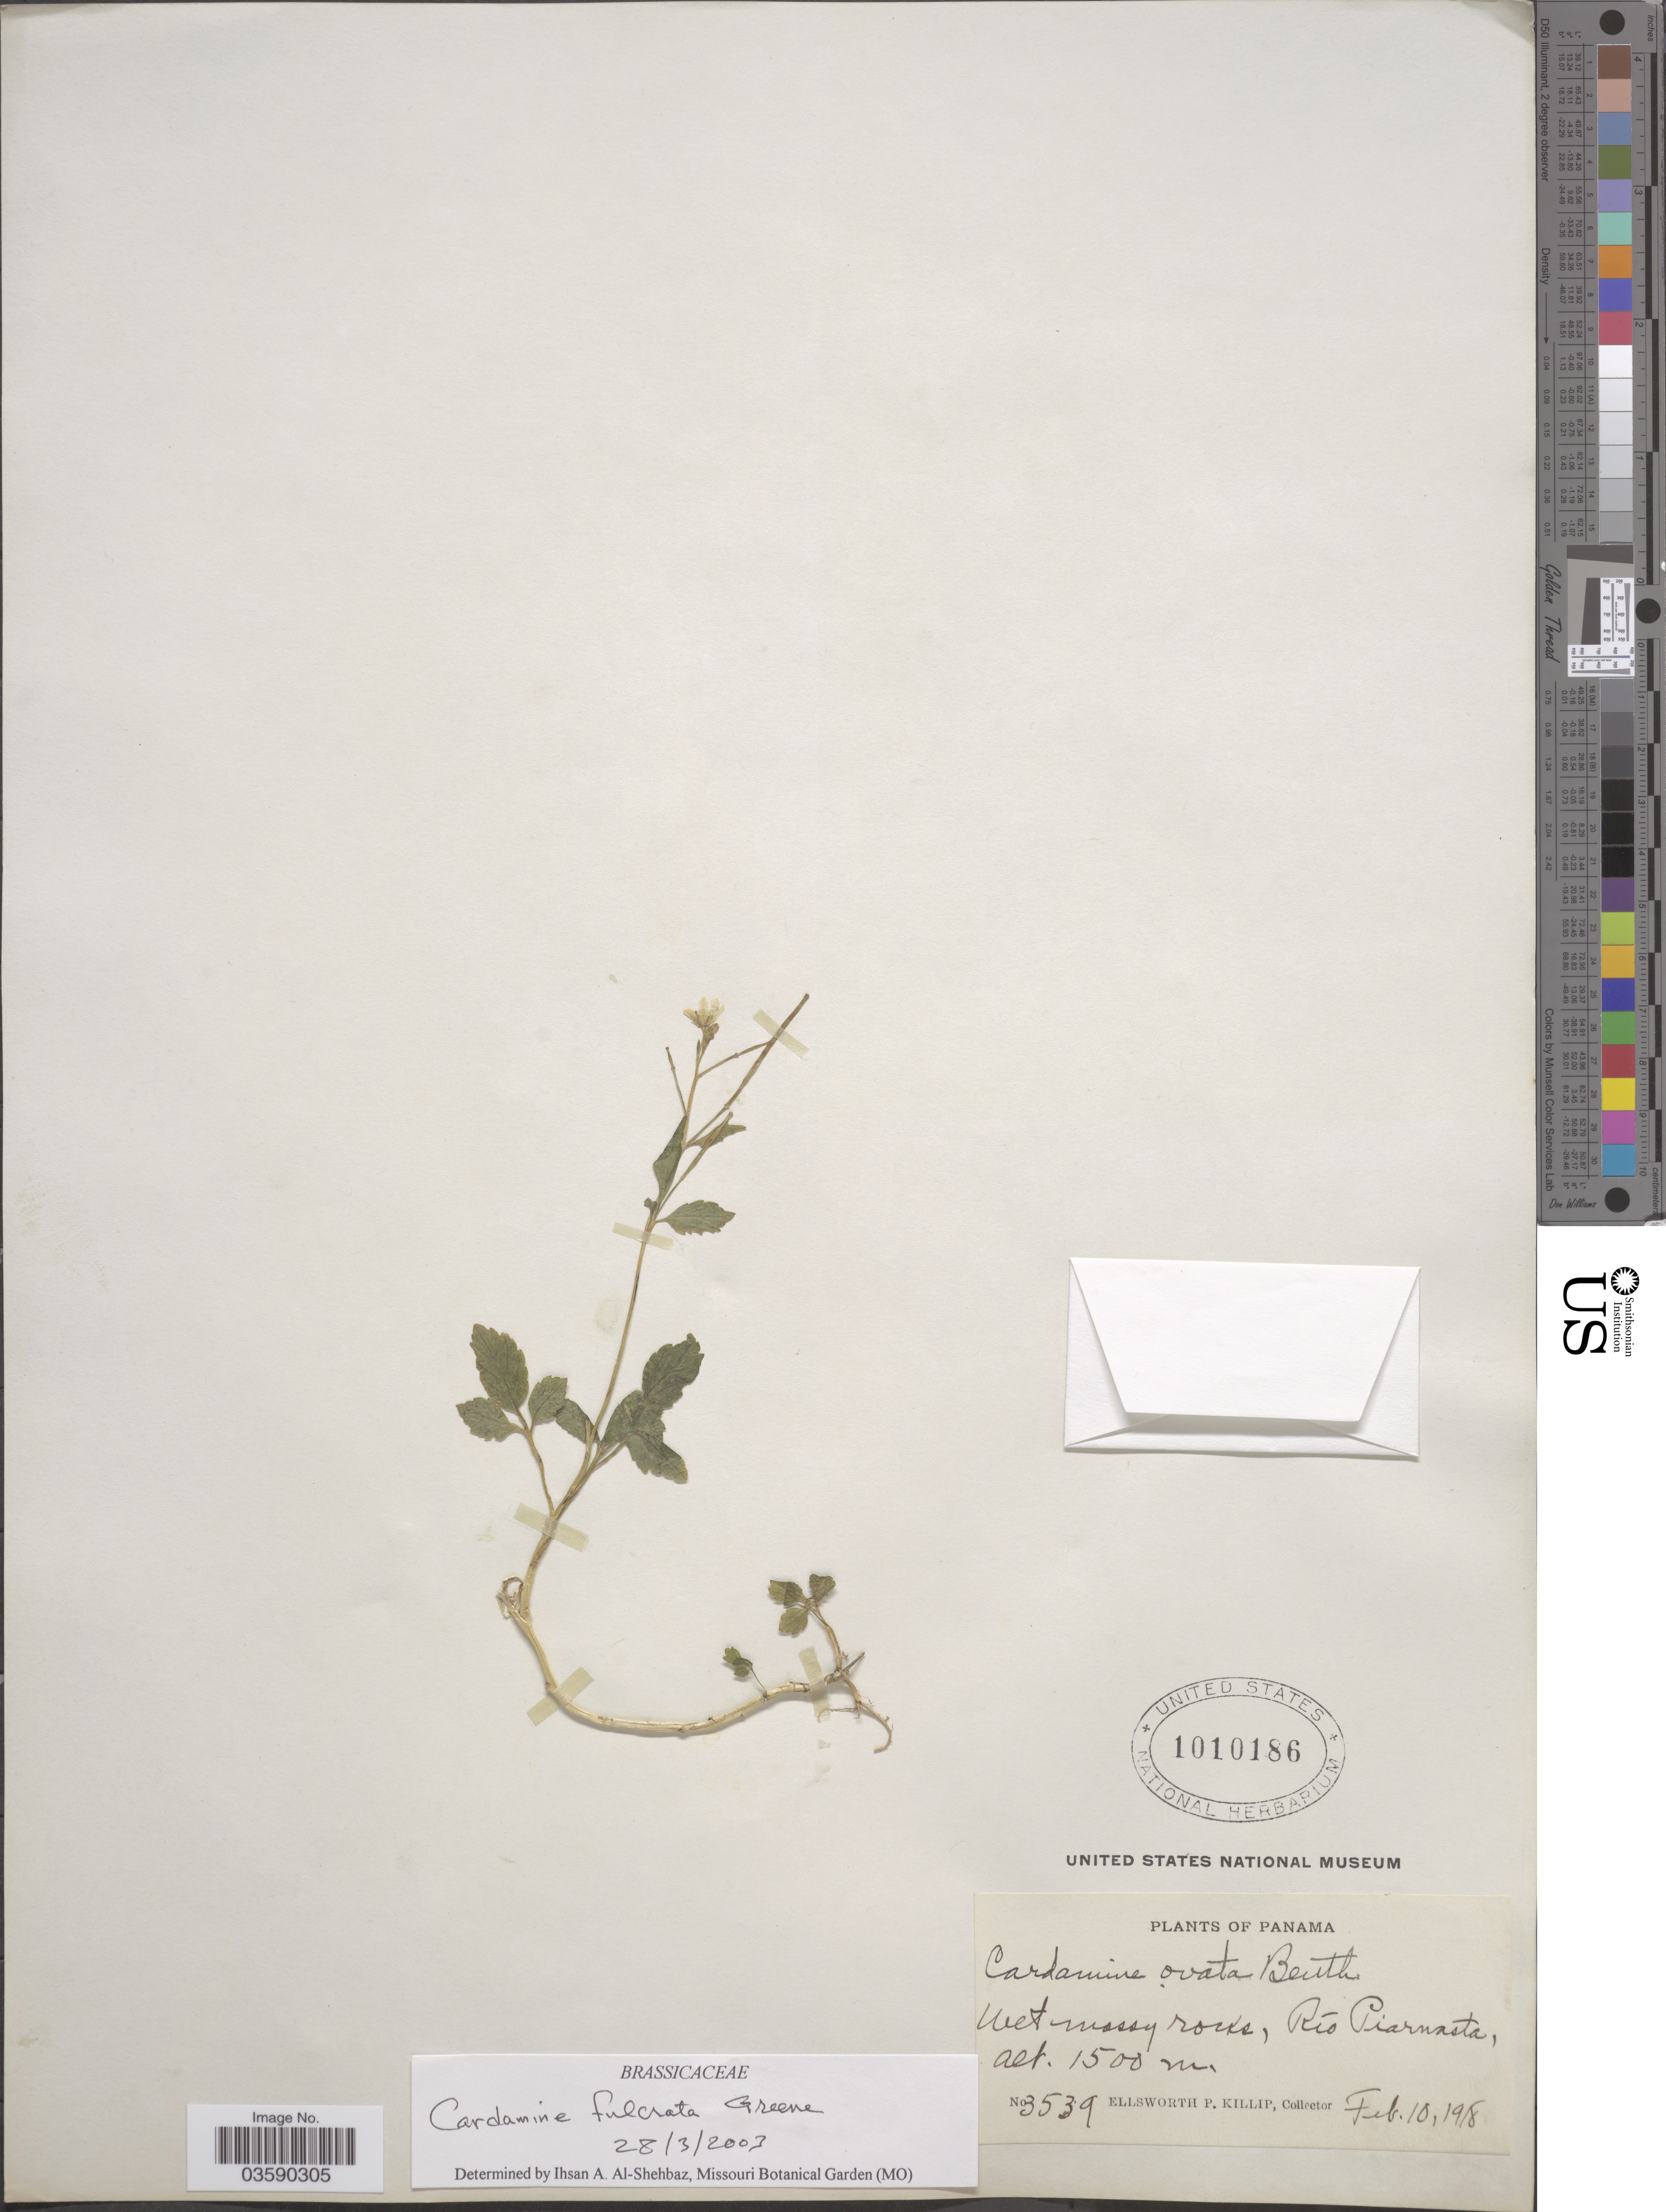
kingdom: Plantae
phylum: Tracheophyta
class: Magnoliopsida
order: Brassicales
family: Brassicaceae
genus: Cardamine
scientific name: Cardamine fulcrata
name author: Greene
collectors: E. P. Killip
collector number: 3539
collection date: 1918-02-10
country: Panama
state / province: Panamá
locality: Río Piarnasta.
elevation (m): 1500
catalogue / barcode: US 1010186